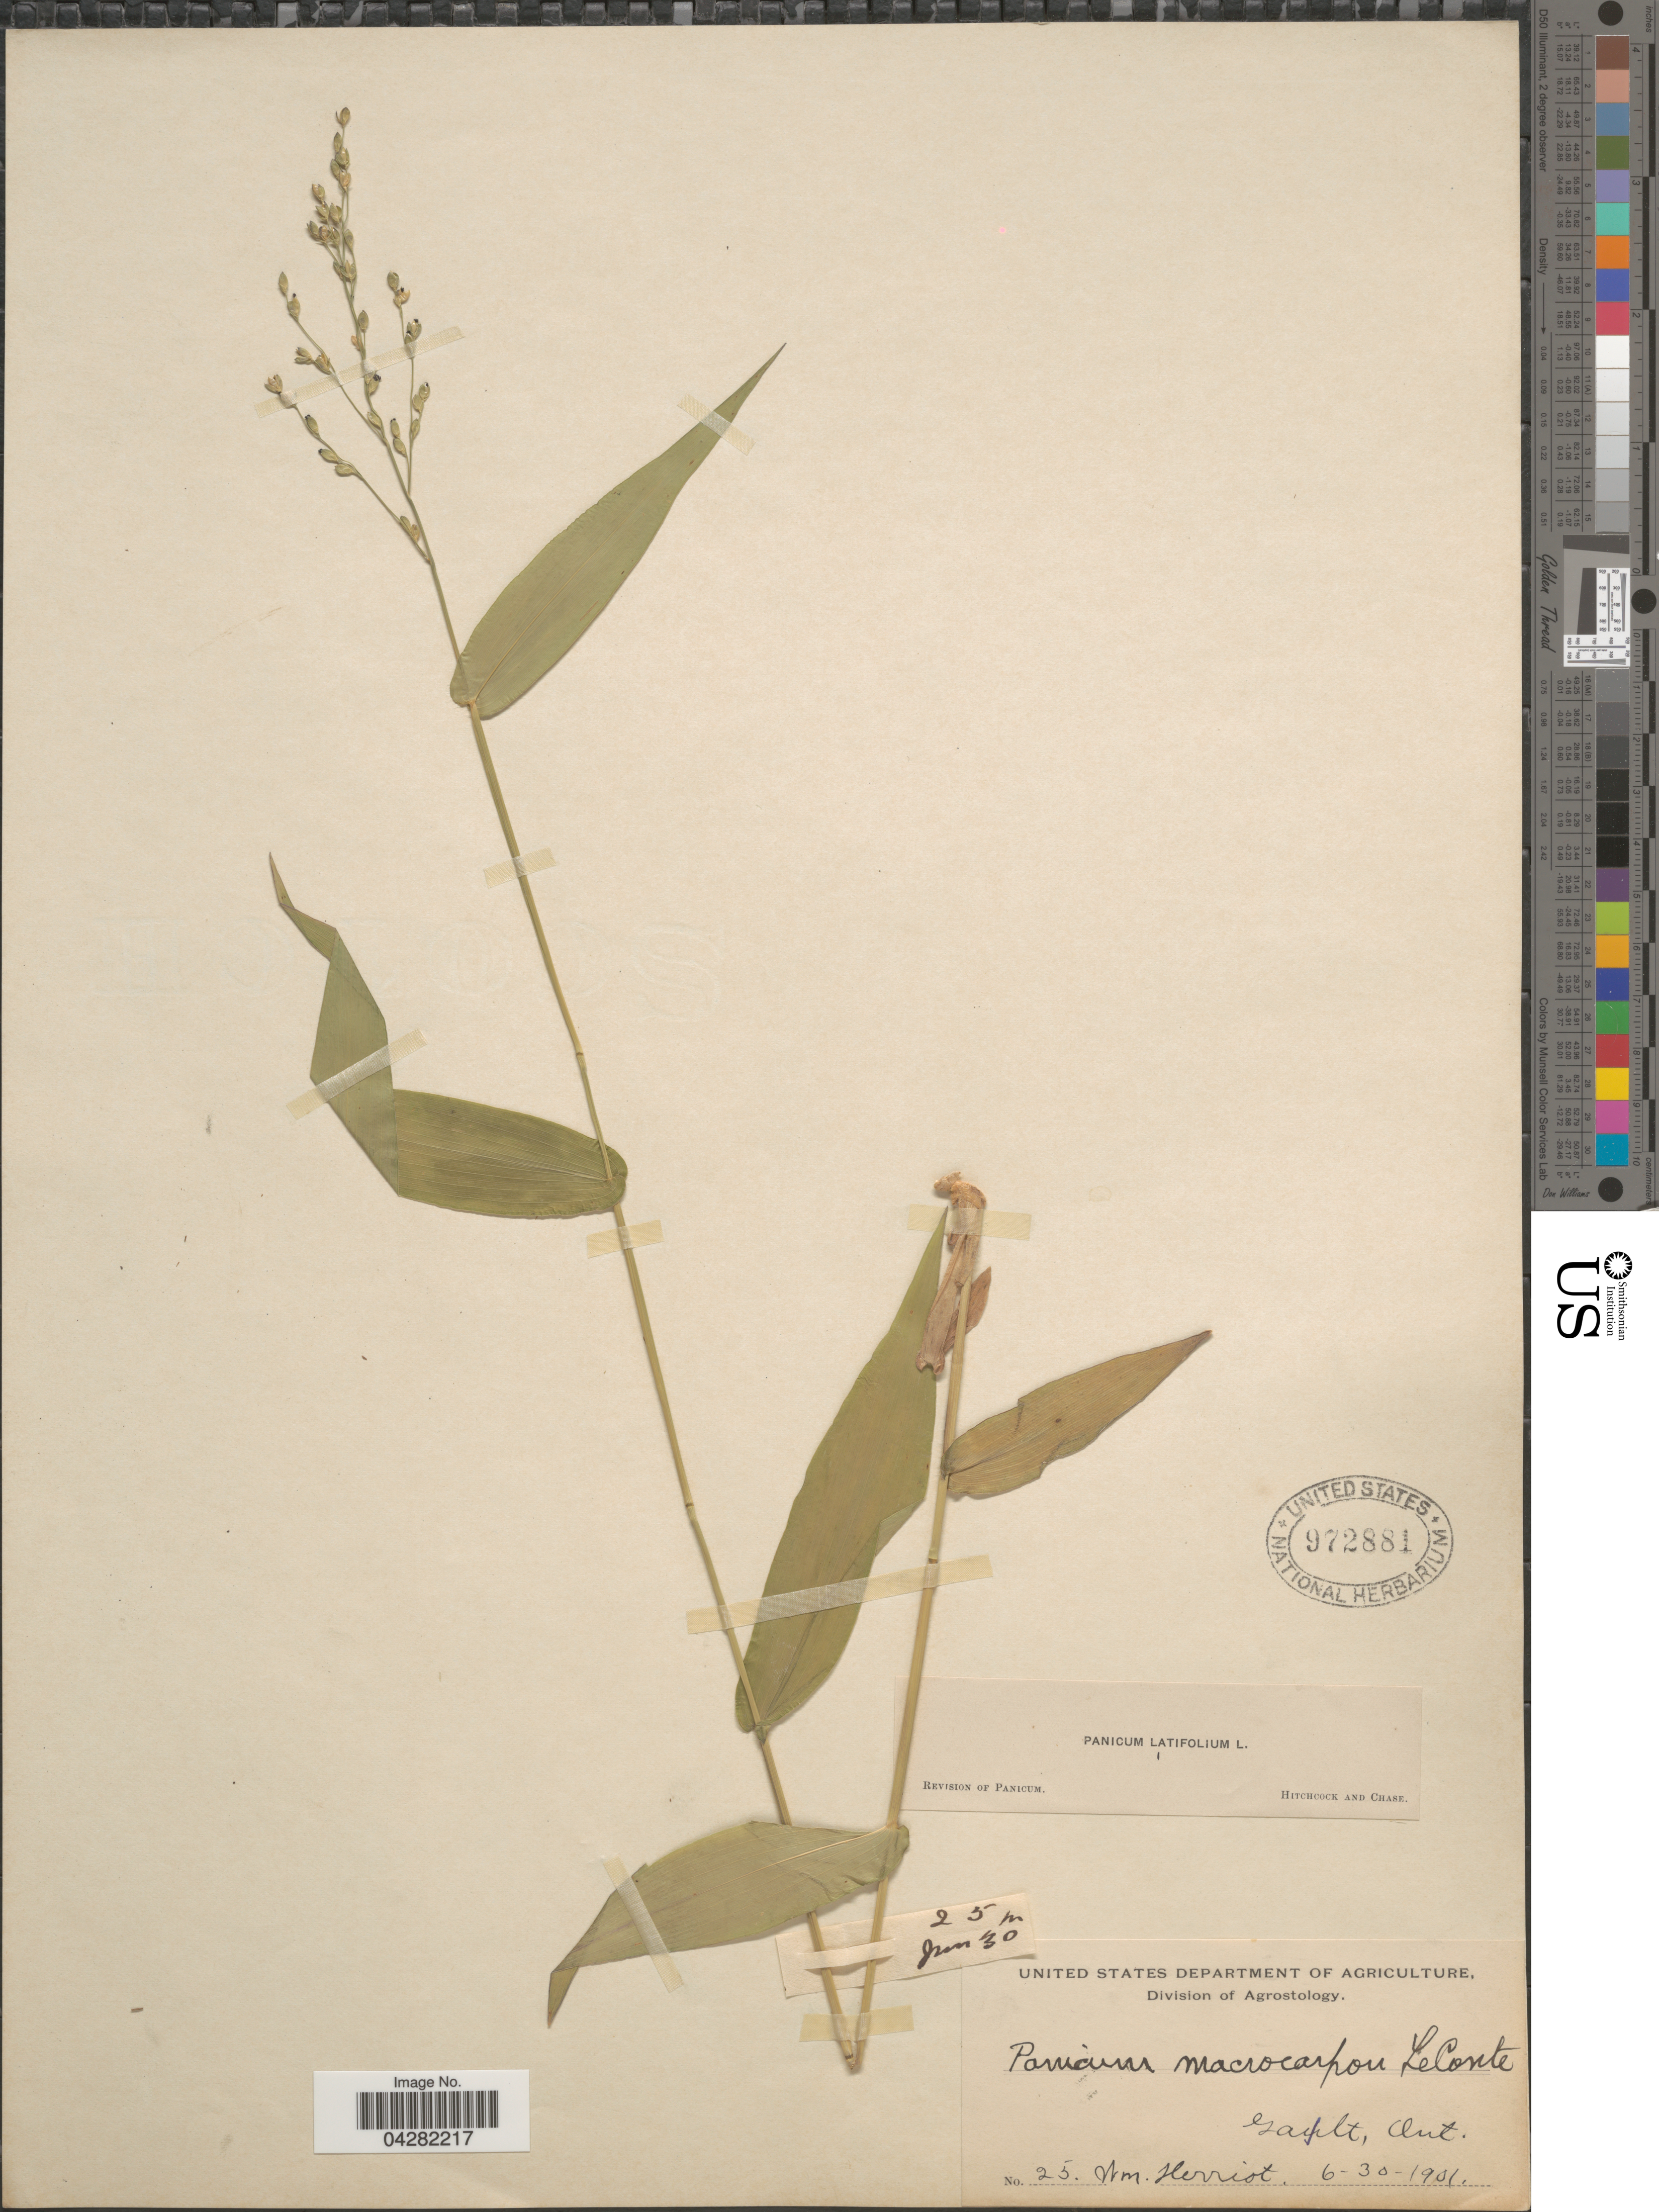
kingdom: Plantae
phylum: Tracheophyta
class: Liliopsida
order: Poales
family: Poaceae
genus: Dichanthelium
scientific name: Dichanthelium latifolium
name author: (L.) Harvill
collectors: W. Herriot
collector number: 25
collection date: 1901-06-30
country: Canada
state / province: Ontario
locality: Galt.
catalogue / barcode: US 972881